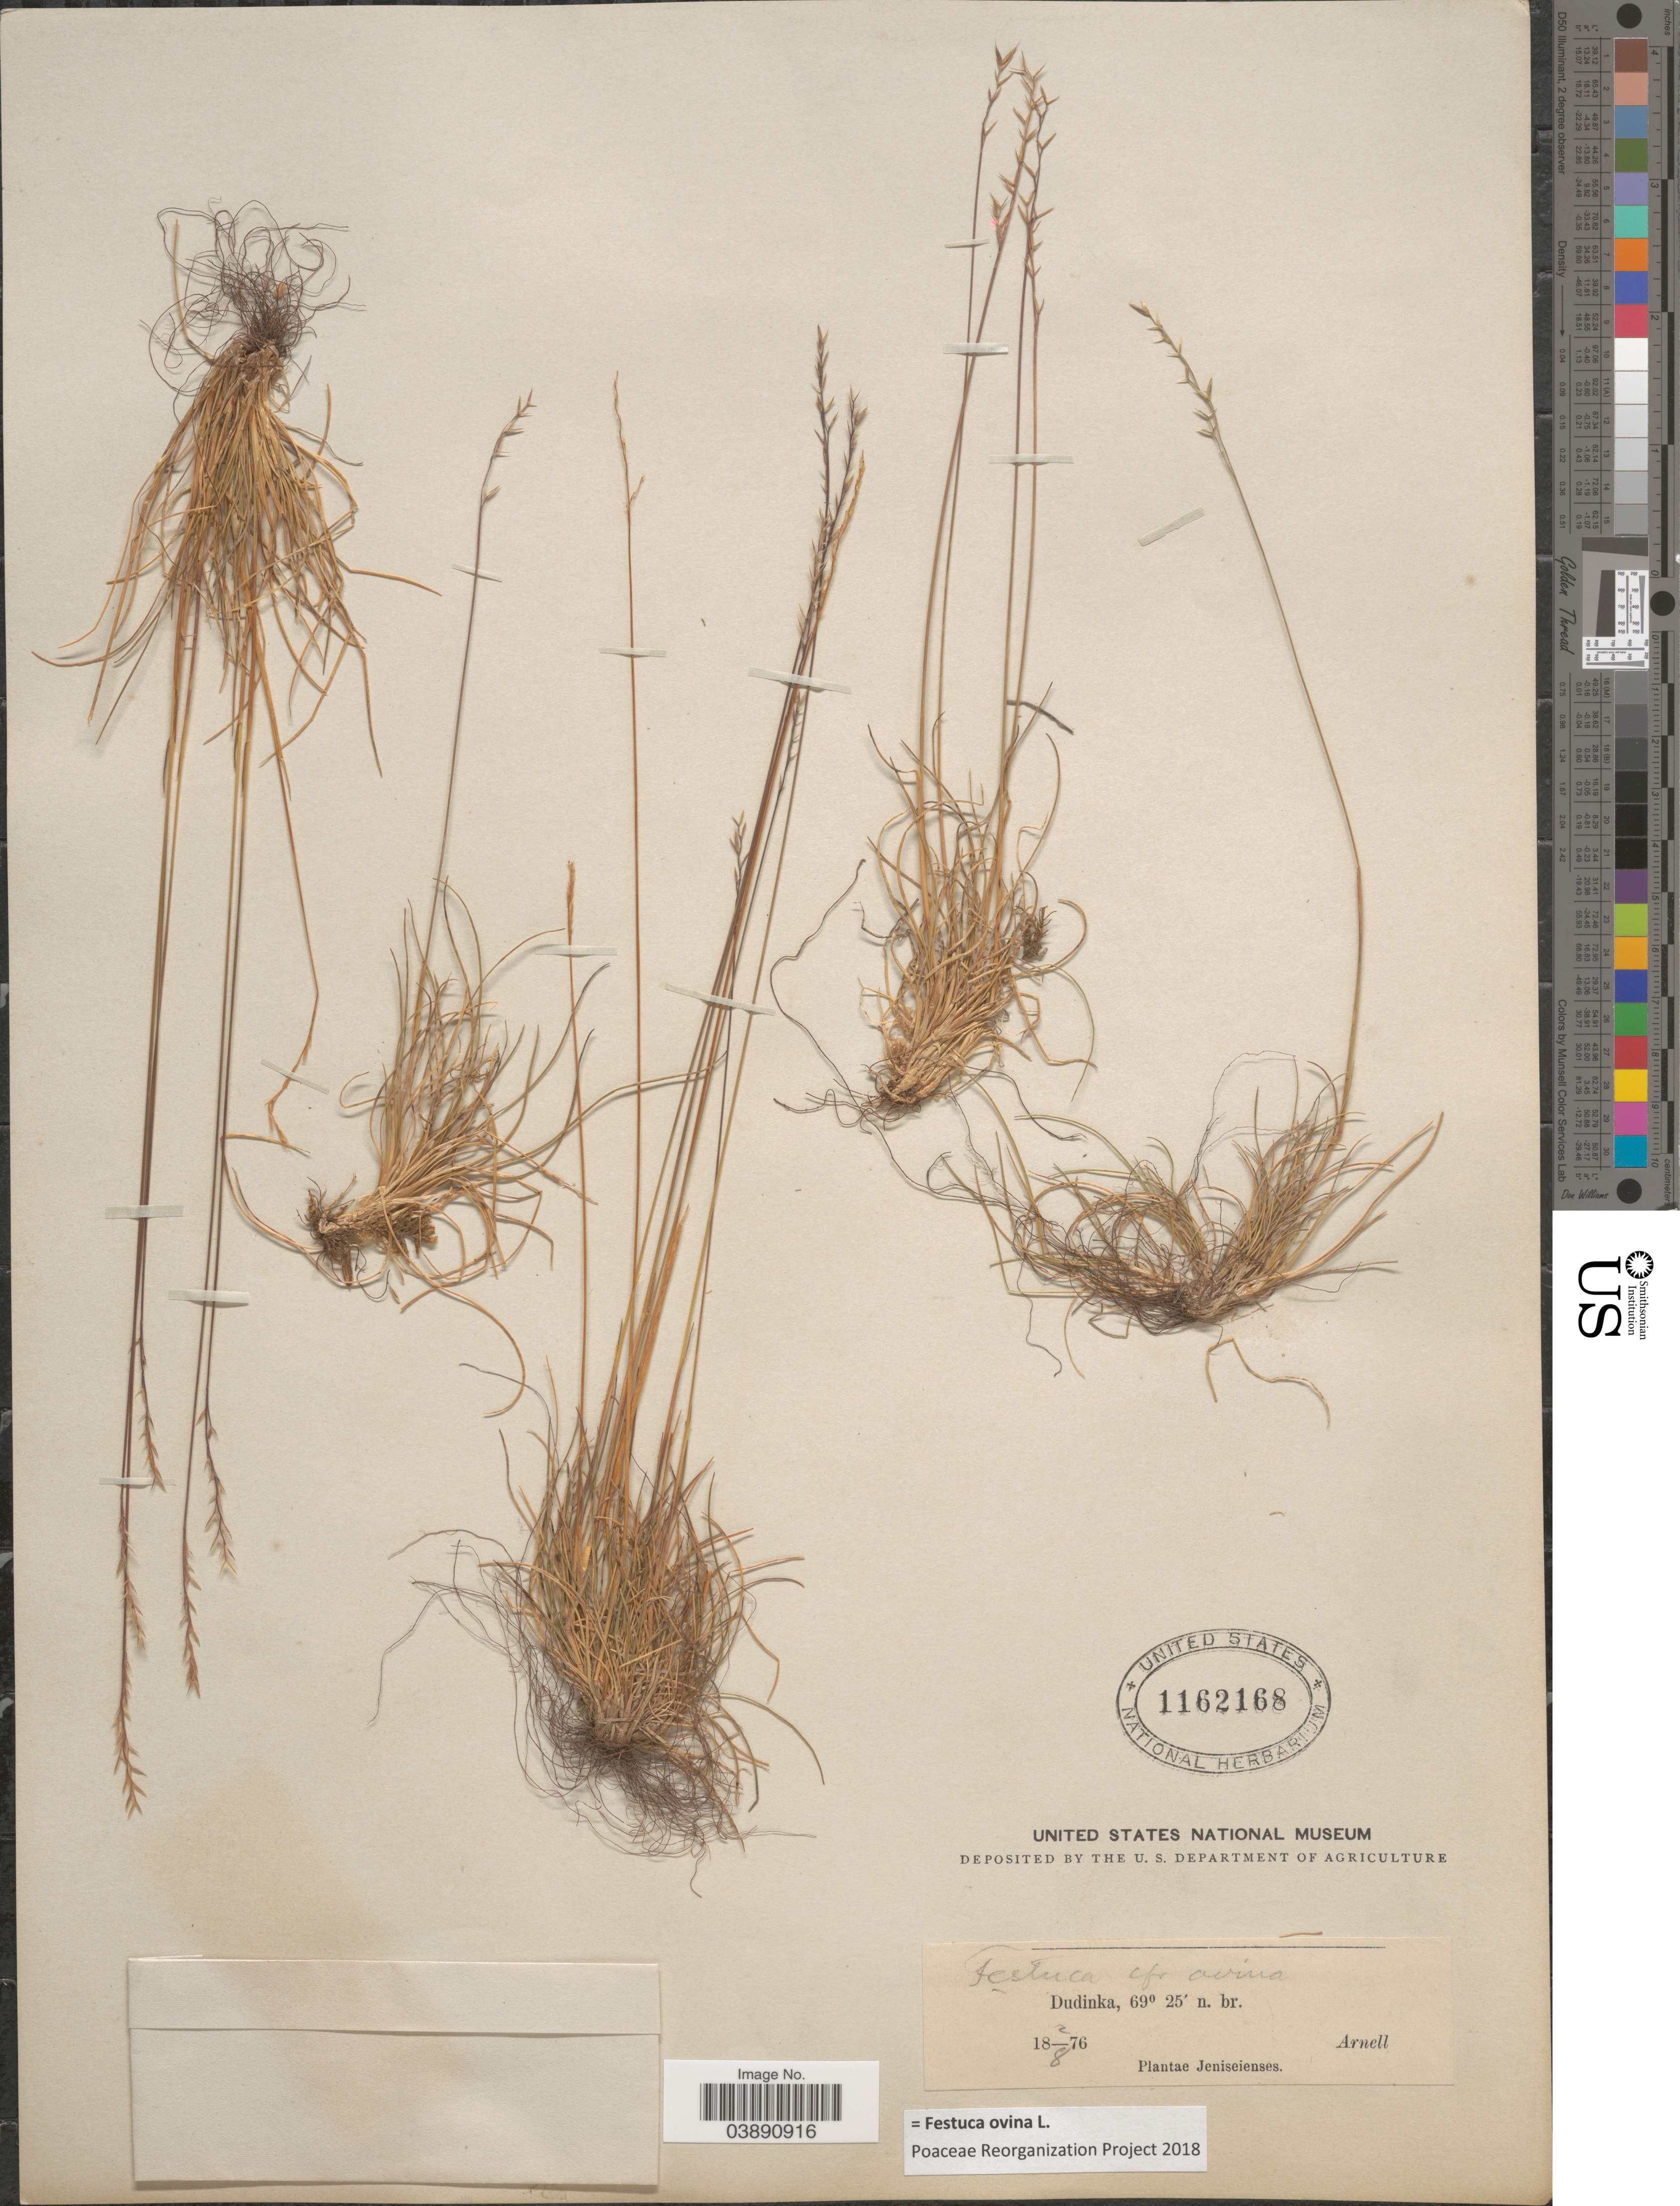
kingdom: Plantae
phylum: Tracheophyta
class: Liliopsida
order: Poales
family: Poaceae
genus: Festuca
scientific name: Festuca ovina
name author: L.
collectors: Arnell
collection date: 1876-08-02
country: Russian Federation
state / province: Krasnoyarsk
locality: Dudinka. Jeniseienses.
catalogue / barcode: US 1162168